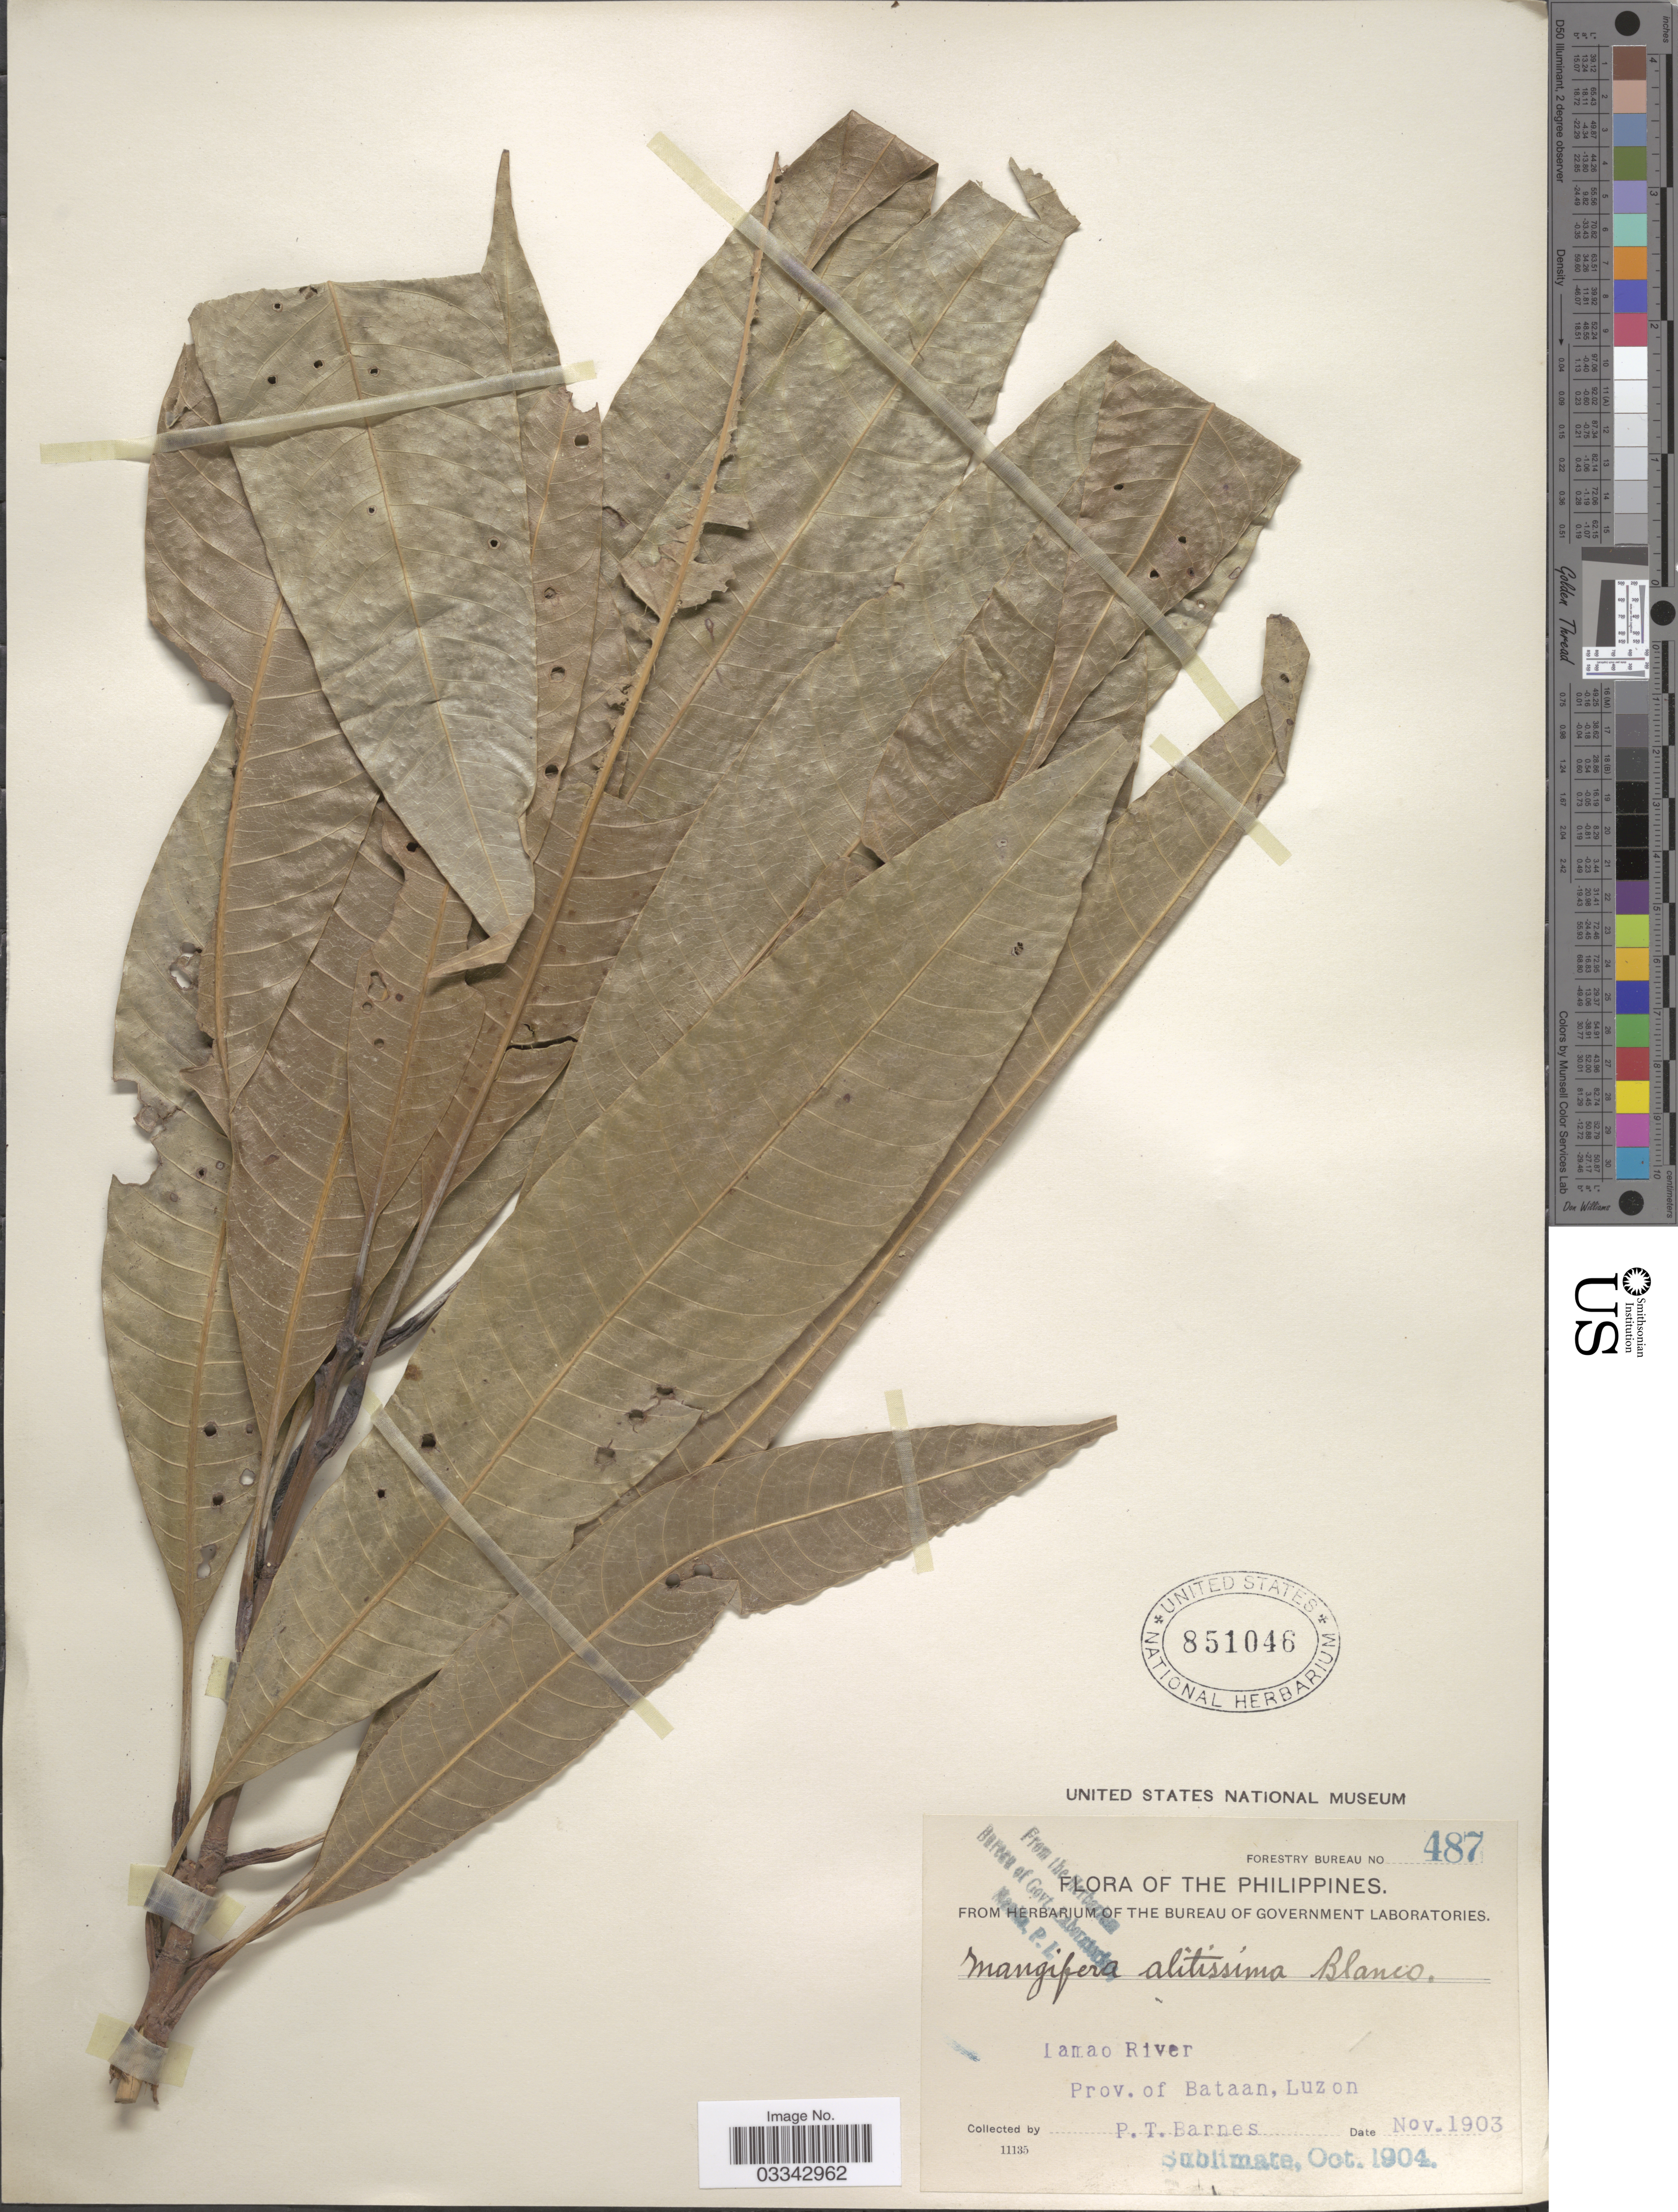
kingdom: Plantae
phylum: Tracheophyta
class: Magnoliopsida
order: Sapindales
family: Anacardiaceae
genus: Mangifera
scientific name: Mangifera altissima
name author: Blanco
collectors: P. Barnes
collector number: Forestry Bureau 487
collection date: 1903-11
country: Philippines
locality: Lamao River. Prov. of Bataan, Luzon.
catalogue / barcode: US 851046